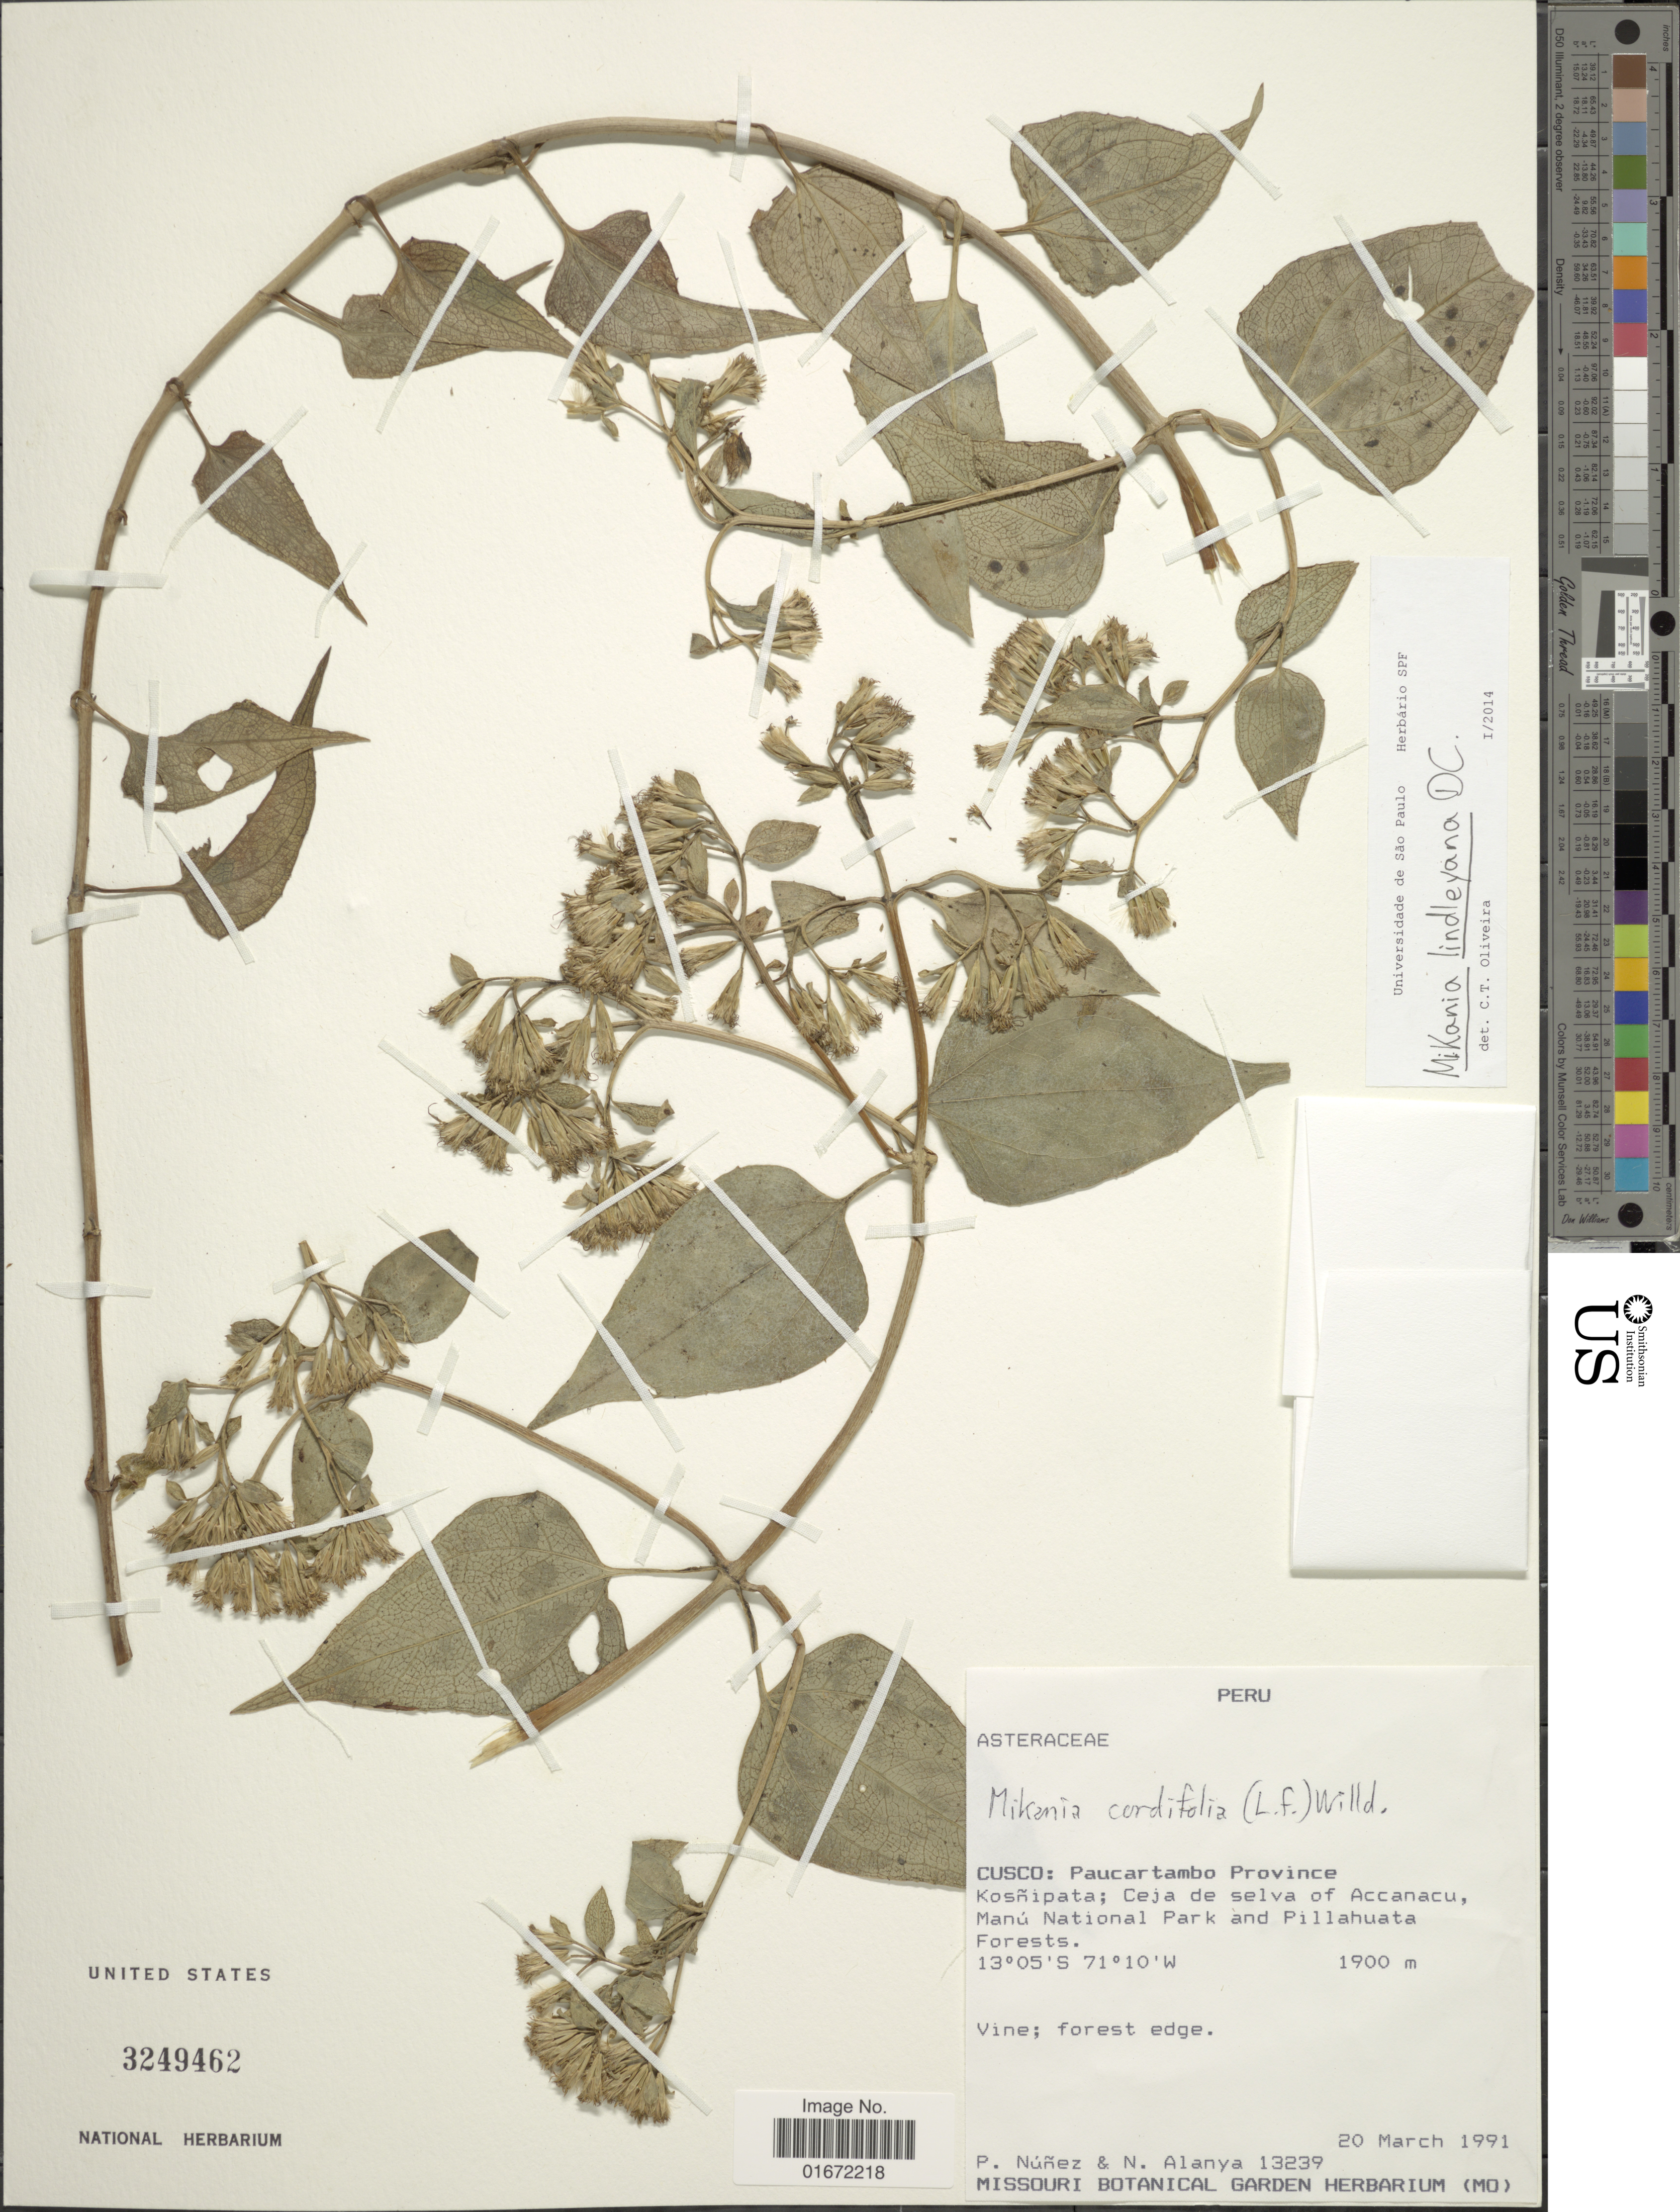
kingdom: Plantae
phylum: Tracheophyta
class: Magnoliopsida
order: Asterales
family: Asteraceae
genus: Mikania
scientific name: Mikania cordifolia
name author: Kunth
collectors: P. Nuñez V. & N. Alanya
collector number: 13239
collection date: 1991-03-20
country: Peru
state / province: Cusco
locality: Cusco: Paucartambo Province. Kosñipata; Ceja de selva of Accanacu, Manú National Park and Pillahuata Forests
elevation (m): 1900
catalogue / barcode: US 3249462